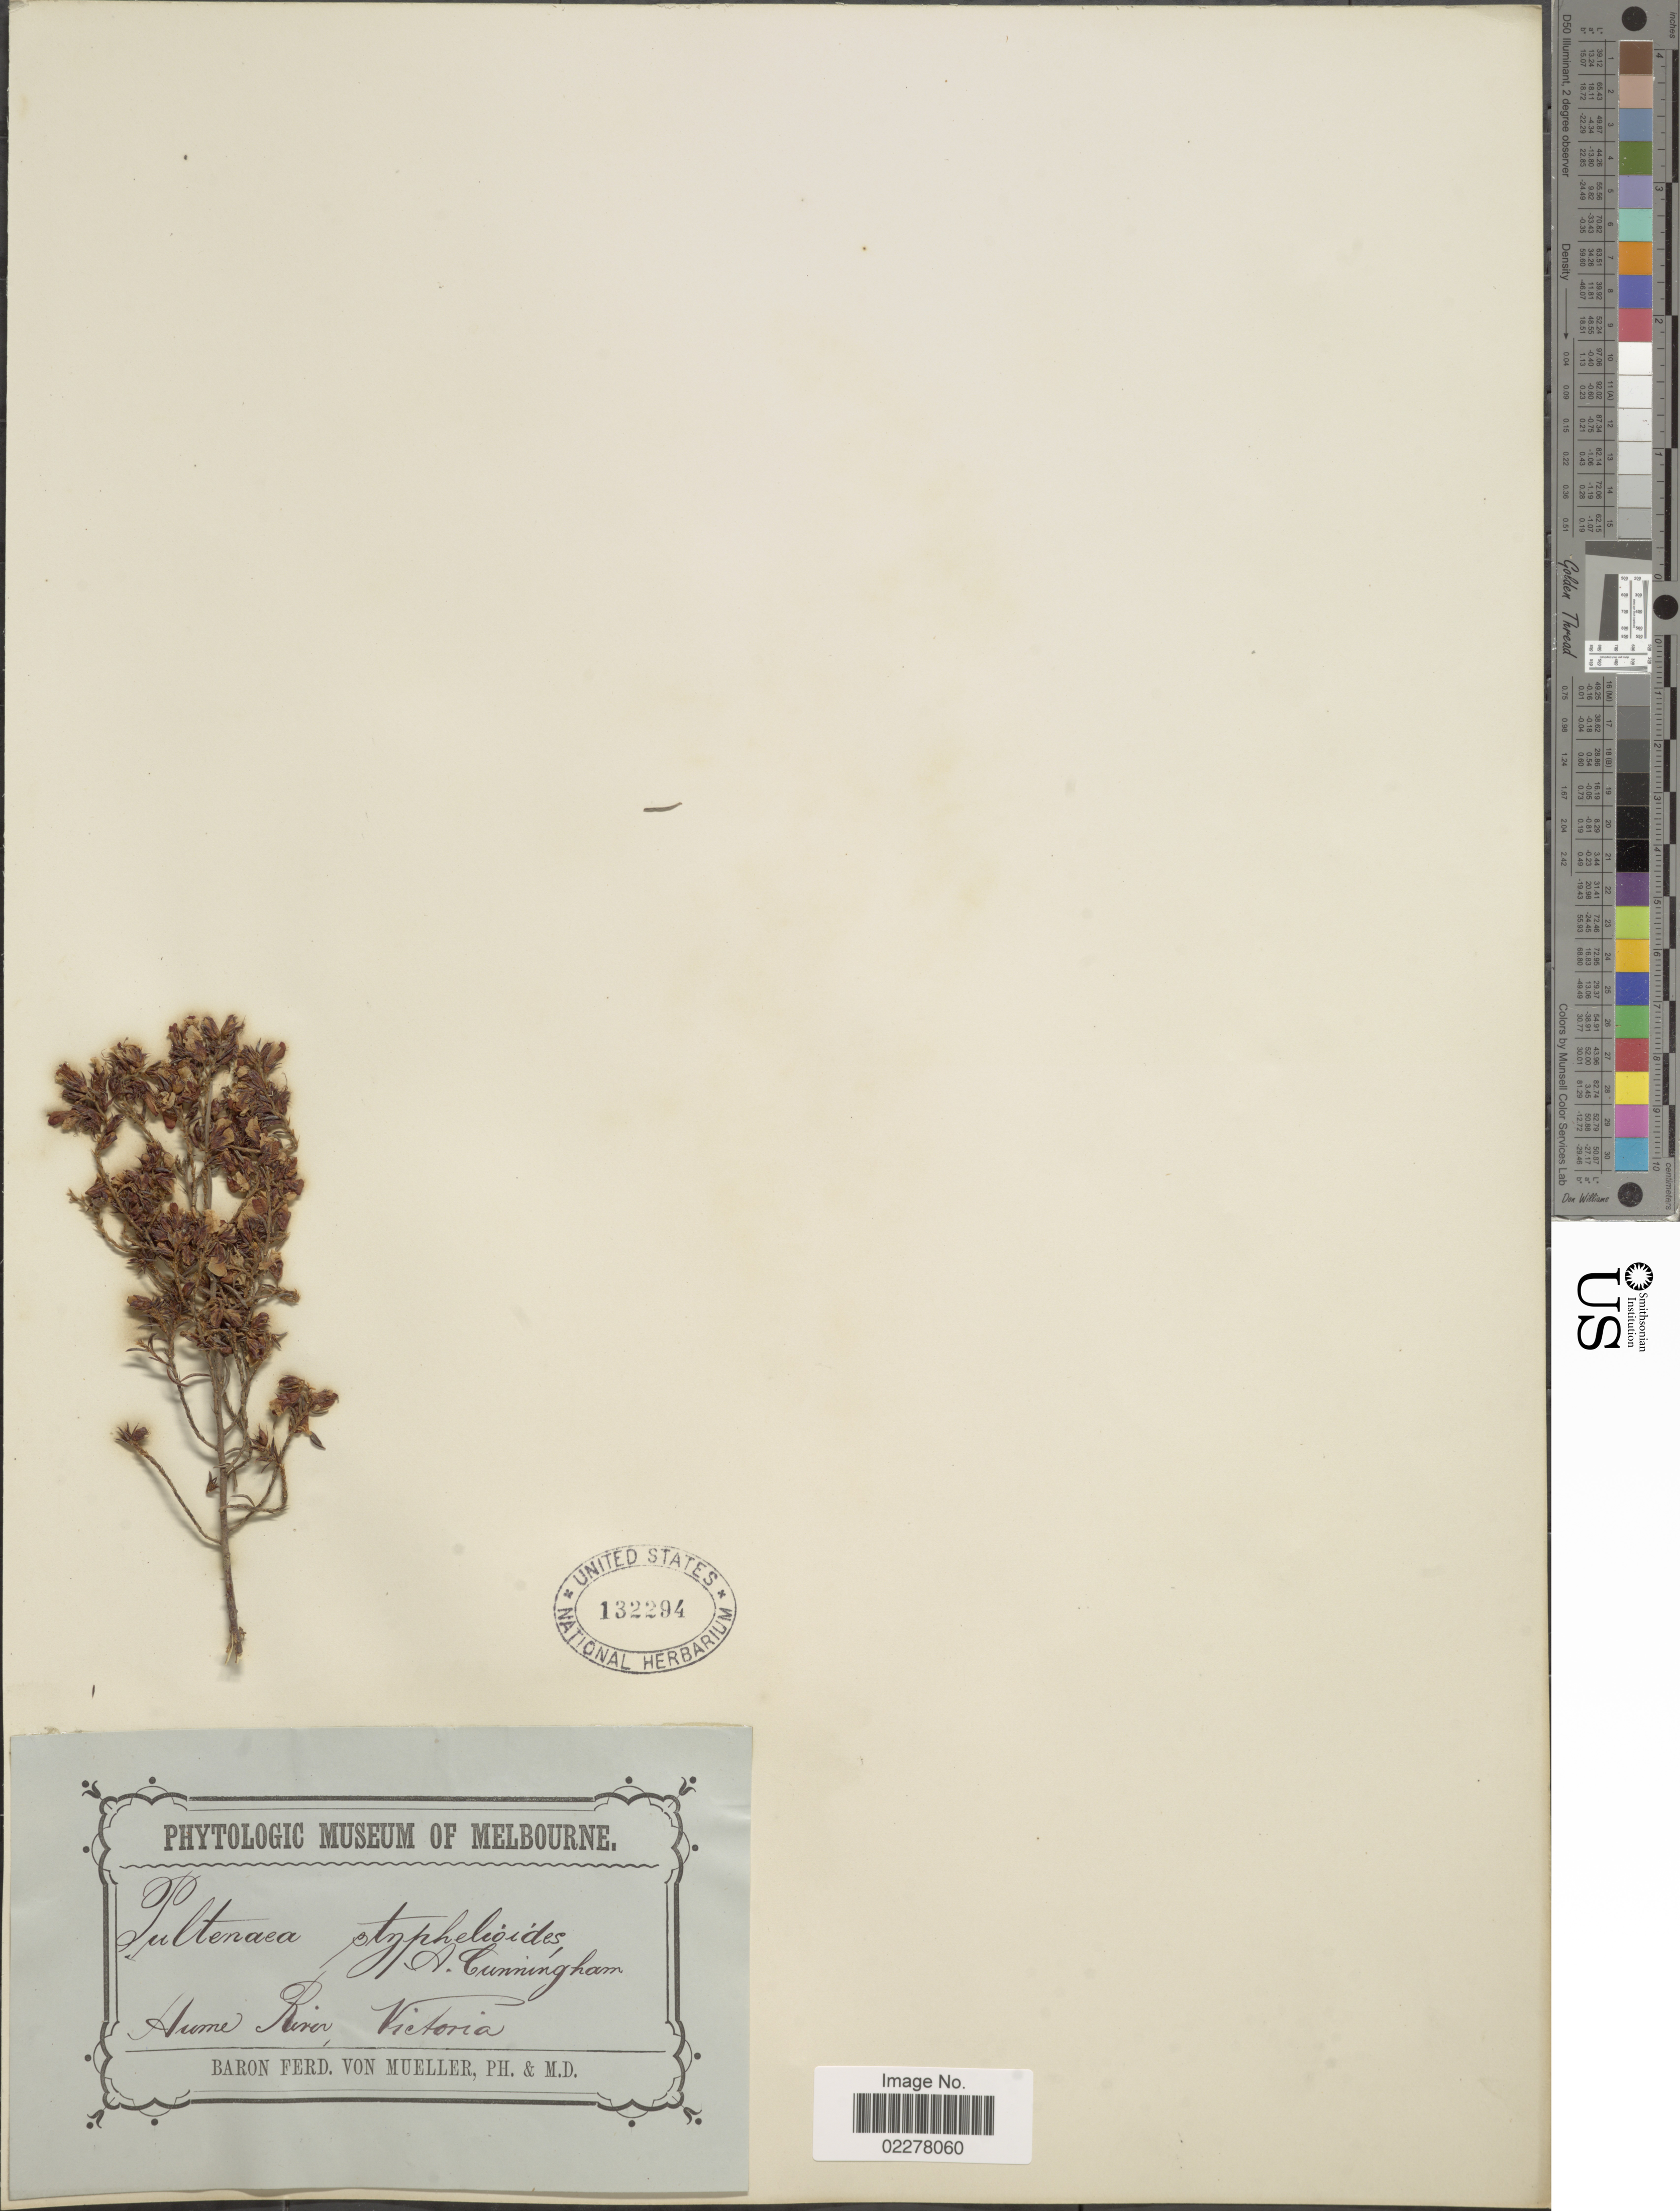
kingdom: Plantae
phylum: Tracheophyta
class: Magnoliopsida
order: Fabales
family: Fabaceae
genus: Pultenaea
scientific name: Pultenaea styphelioides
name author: Steud.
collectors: F. von Mueller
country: Australia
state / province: Victoria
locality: Hume River, Victoria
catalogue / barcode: US 132294